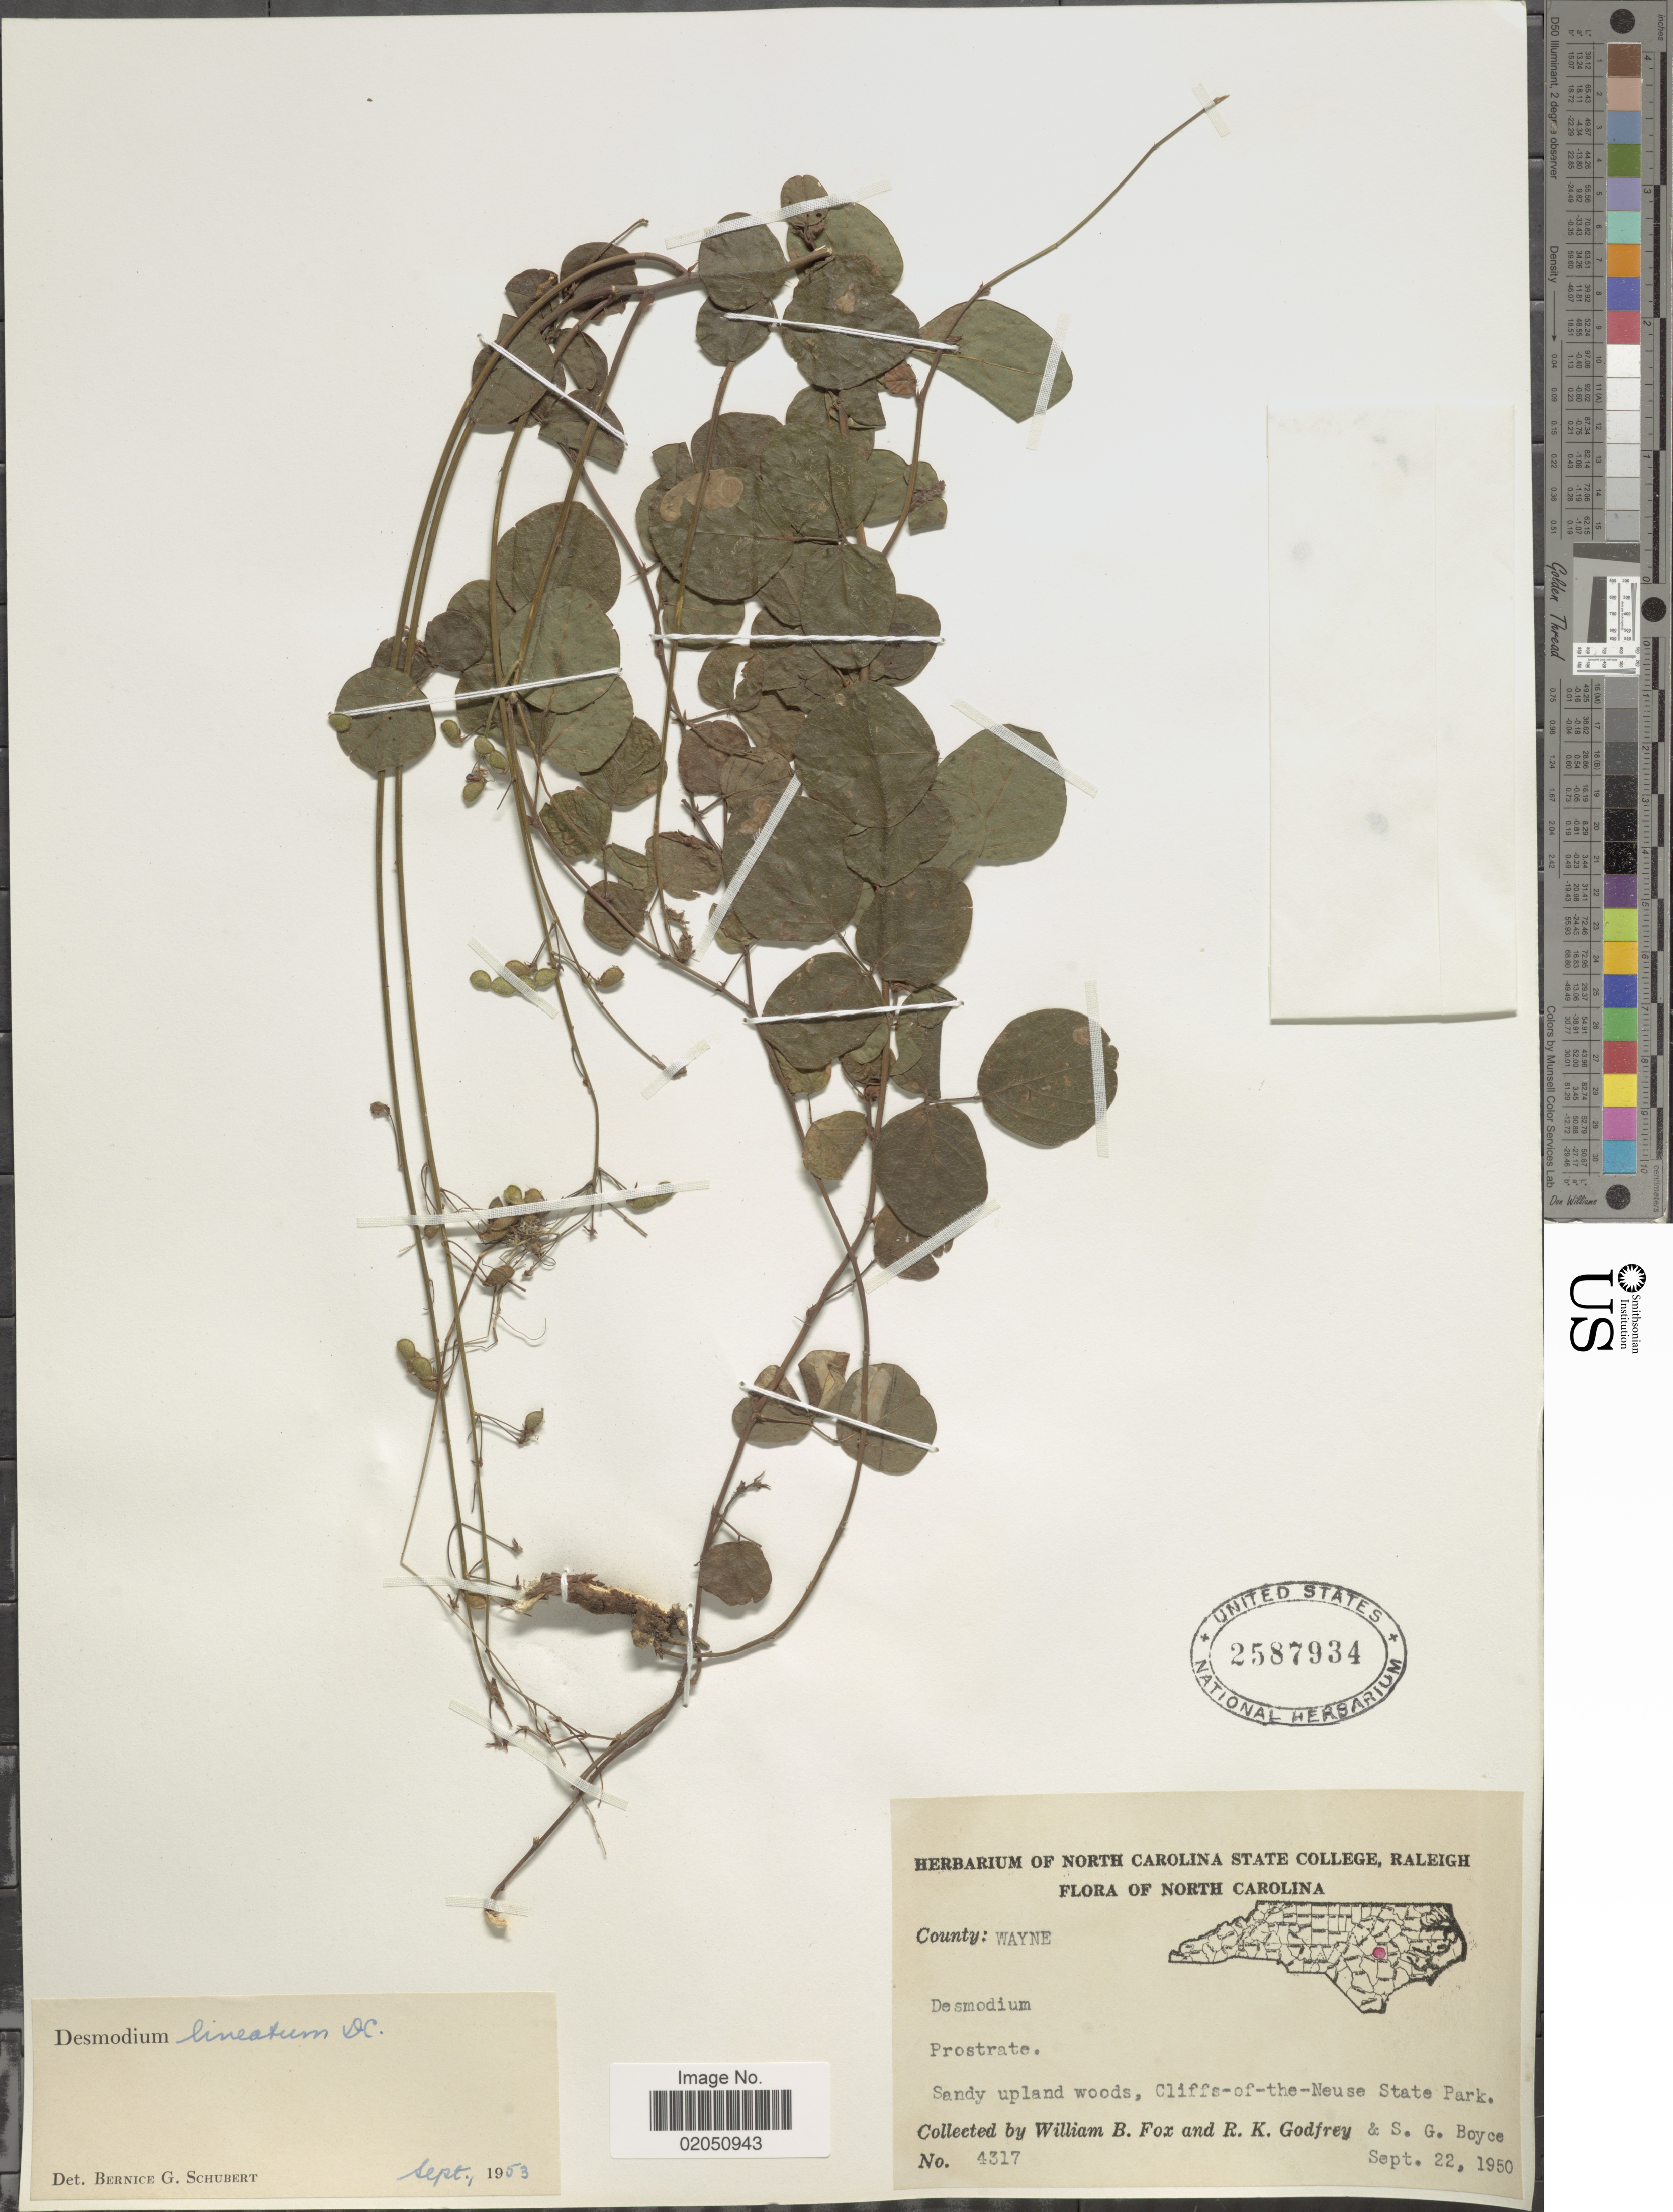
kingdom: Plantae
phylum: Tracheophyta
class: Magnoliopsida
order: Fabales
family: Fabaceae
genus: Desmodium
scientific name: Desmodium lineatum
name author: DC.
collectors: W. B. Fox, R. K. Godfrey & S. Boyce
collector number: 4317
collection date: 1950-09-22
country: United States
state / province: North Carolina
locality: County: Wayne, Prostrate, Sandy upland woods, Cliffs-of-the-Neuse state Park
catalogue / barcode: US 2587934